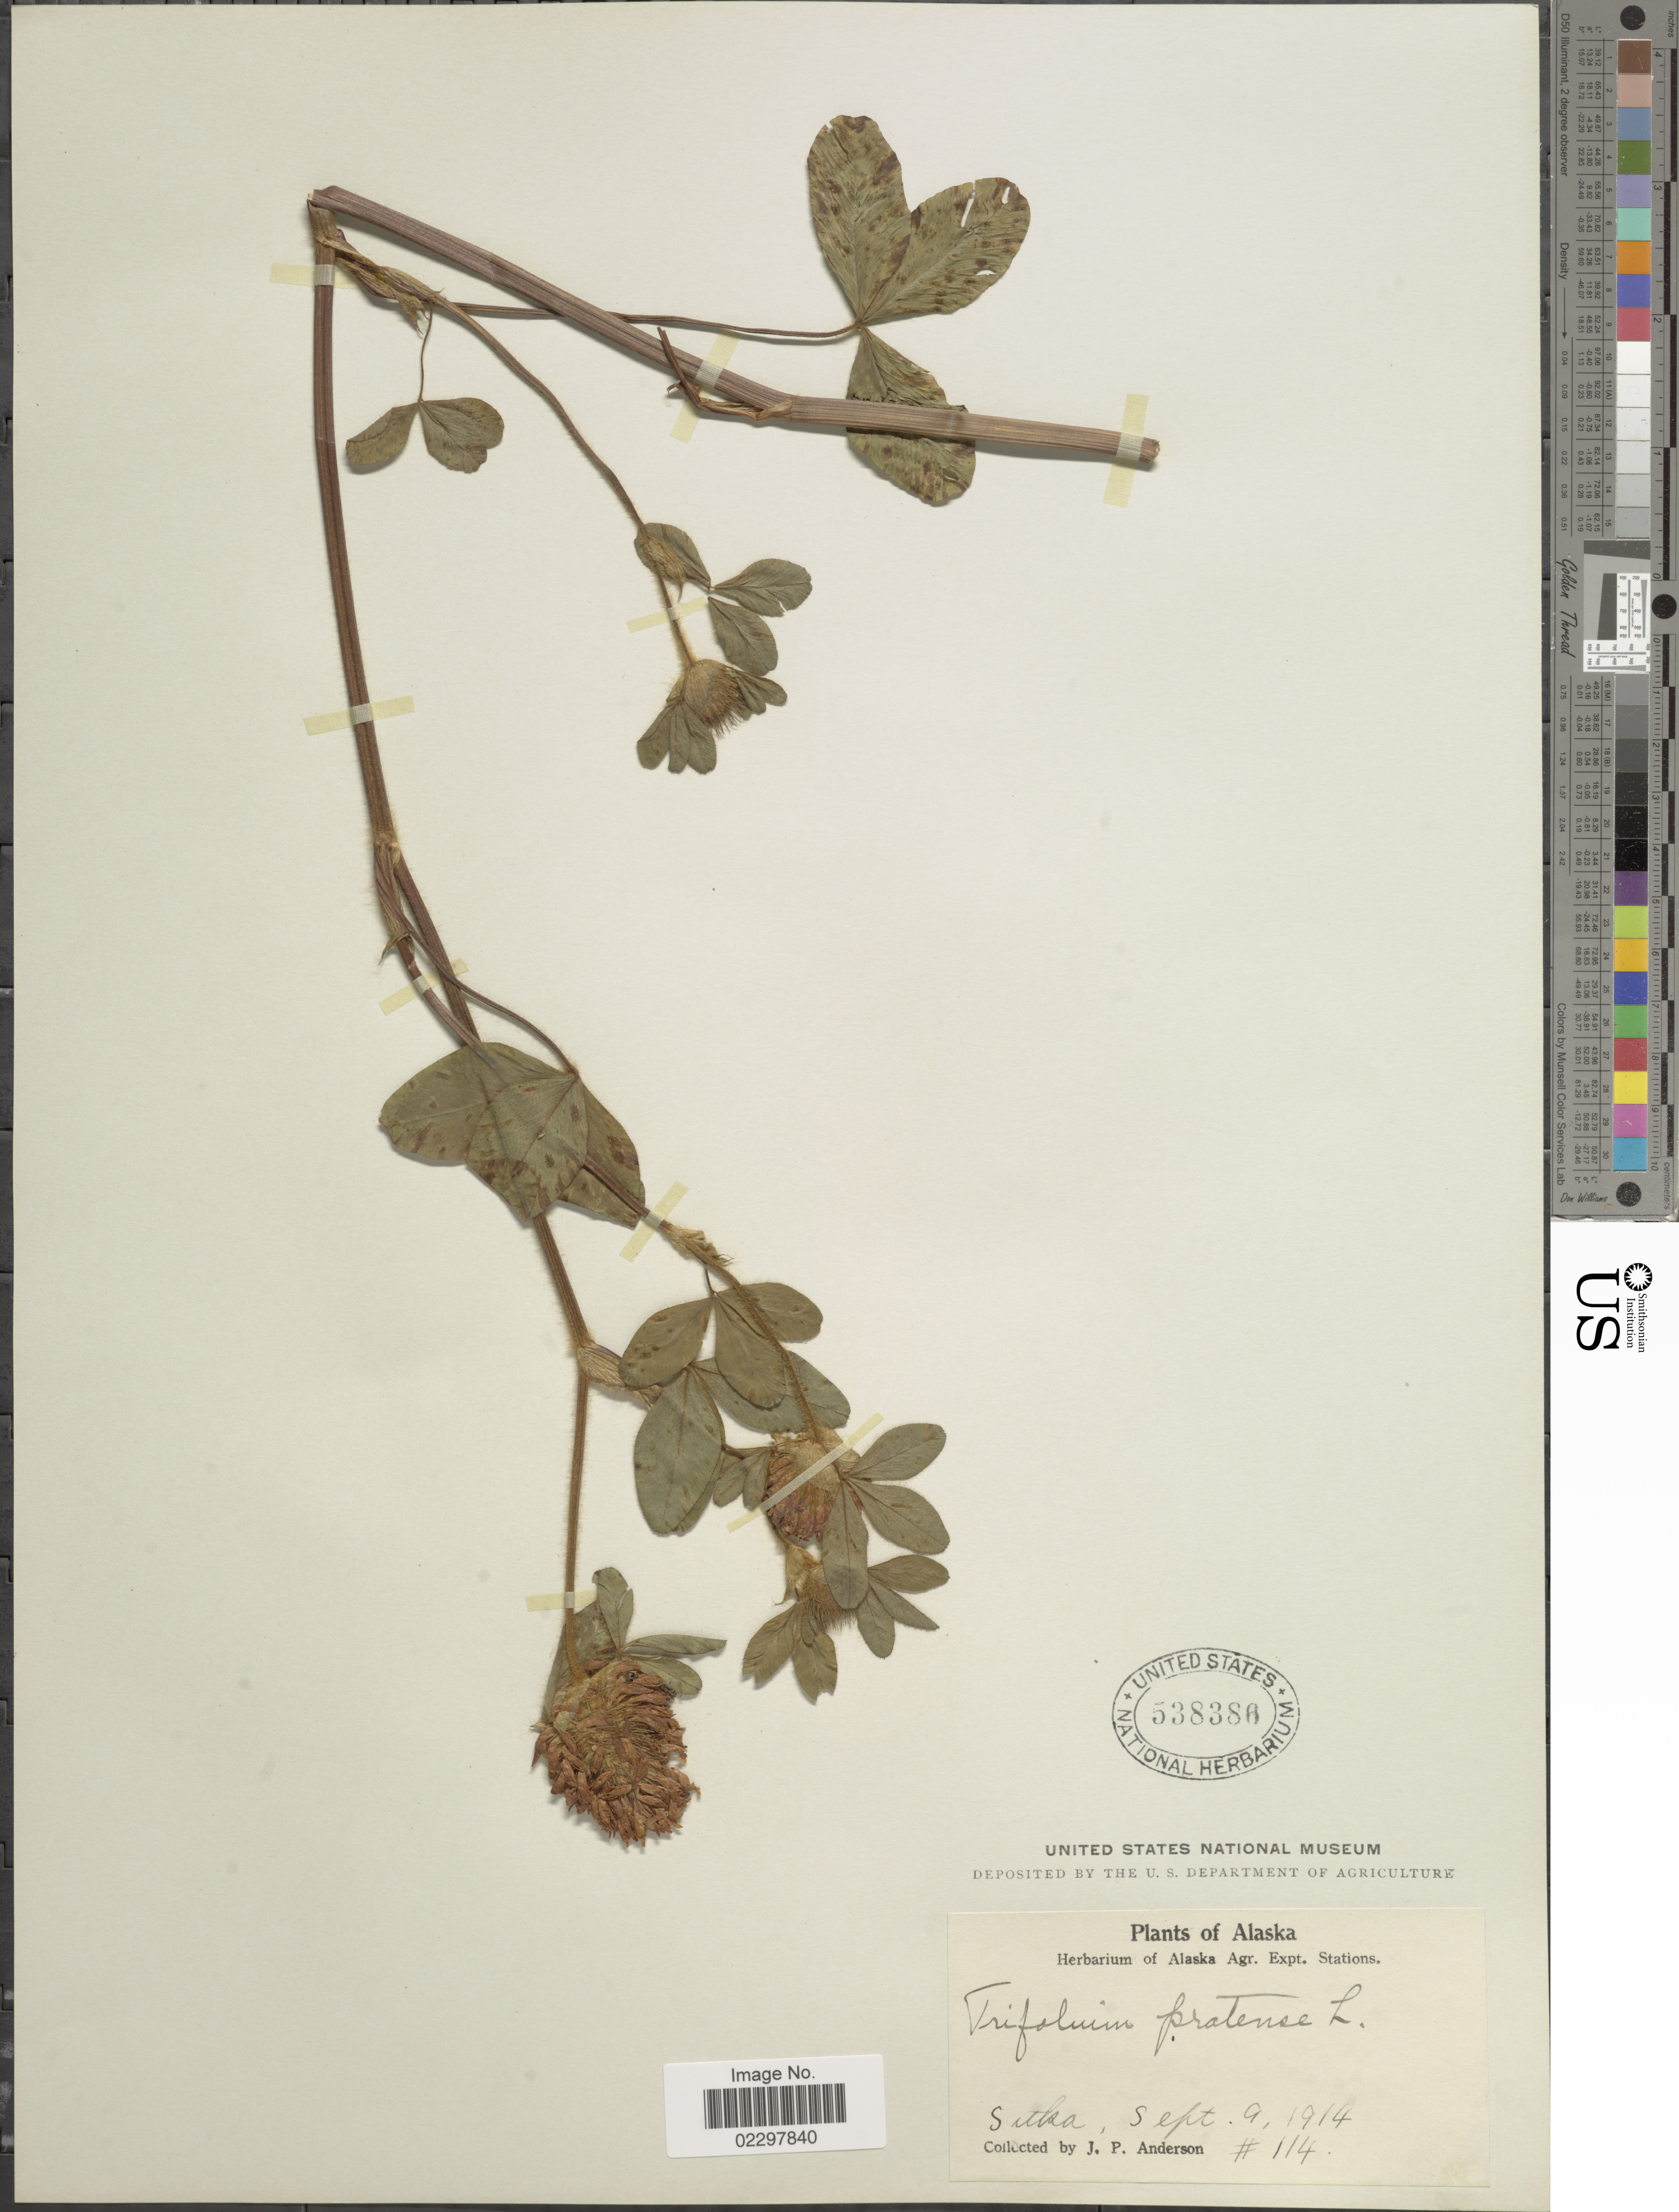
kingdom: Plantae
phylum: Tracheophyta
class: Magnoliopsida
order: Fabales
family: Fabaceae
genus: Trifolium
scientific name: Trifolium pratense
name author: L.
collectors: J. P. Anderson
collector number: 114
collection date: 1914-09-09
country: United States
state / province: Alaska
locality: Sitka.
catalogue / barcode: US 538386